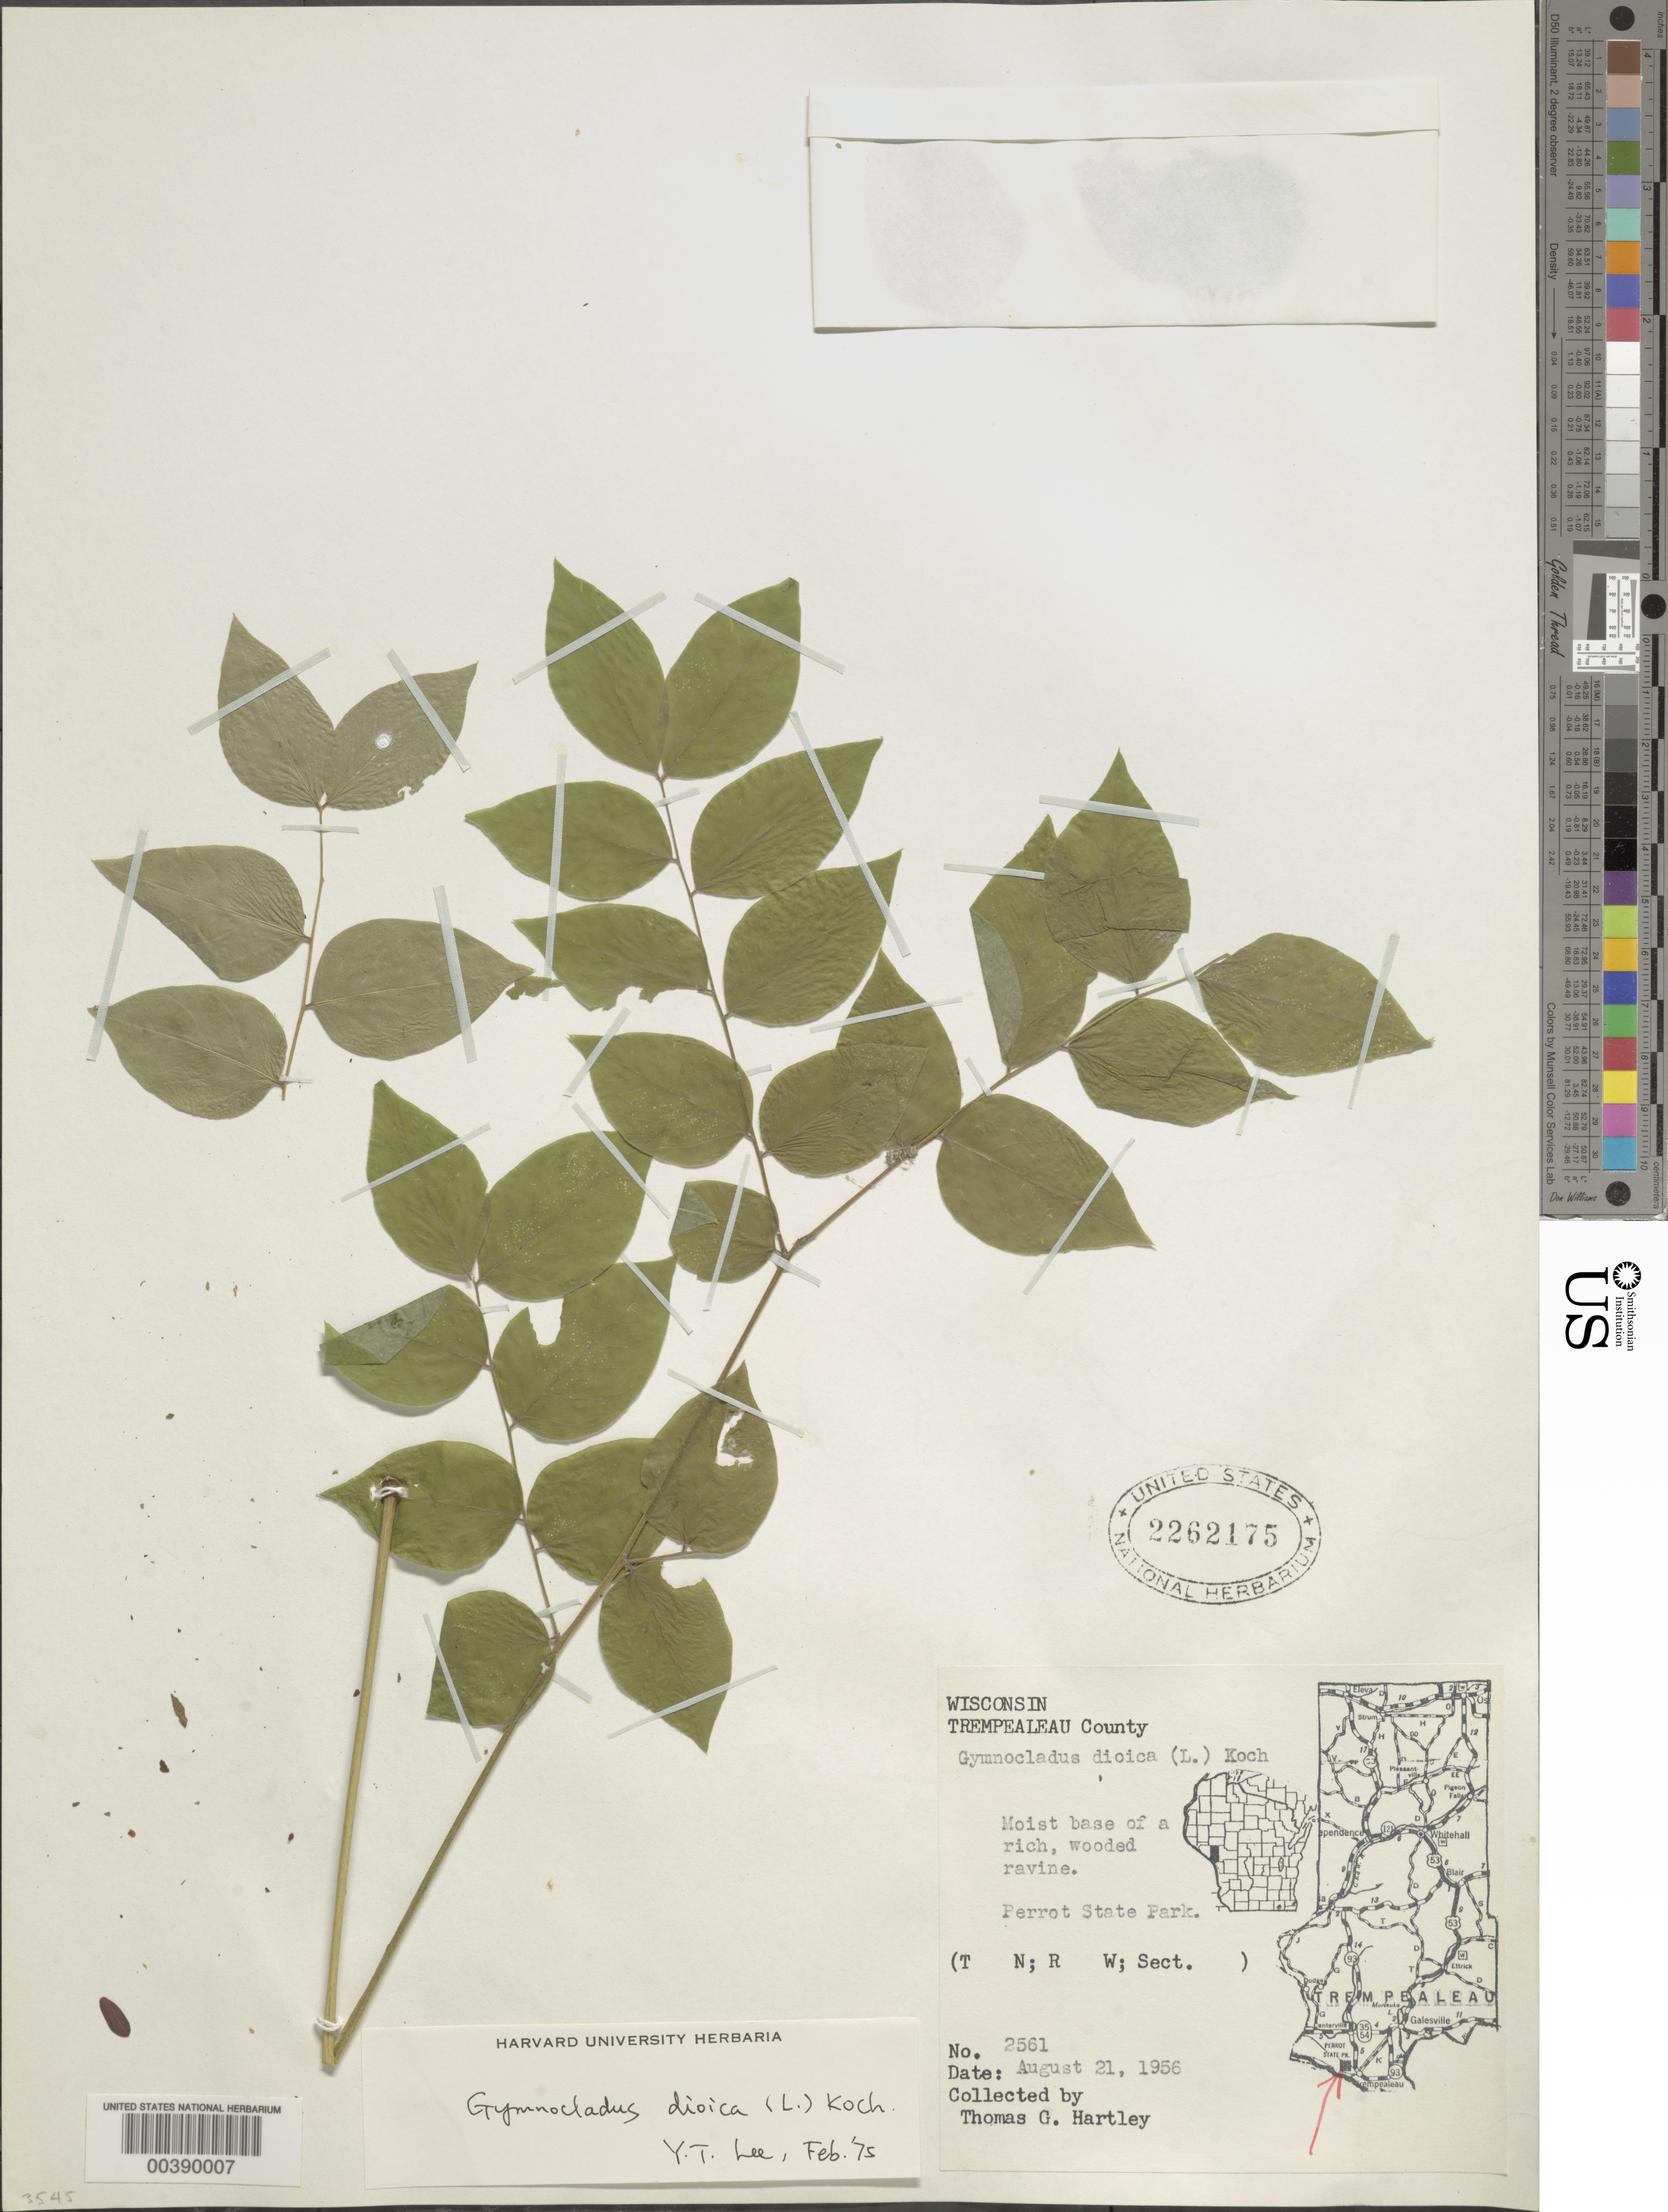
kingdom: Plantae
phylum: Tracheophyta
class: Magnoliopsida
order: Fabales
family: Fabaceae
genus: Gymnocladus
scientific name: Gymnocladus dioicus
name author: (L.) K. Koch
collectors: T. G. Hartley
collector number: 2561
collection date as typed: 21 Aug 1956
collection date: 1956-08-21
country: United States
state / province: Wisconsin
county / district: Trempealeau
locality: Perrot state park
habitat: Moist base of rich, wooded ravine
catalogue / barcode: US 2262175